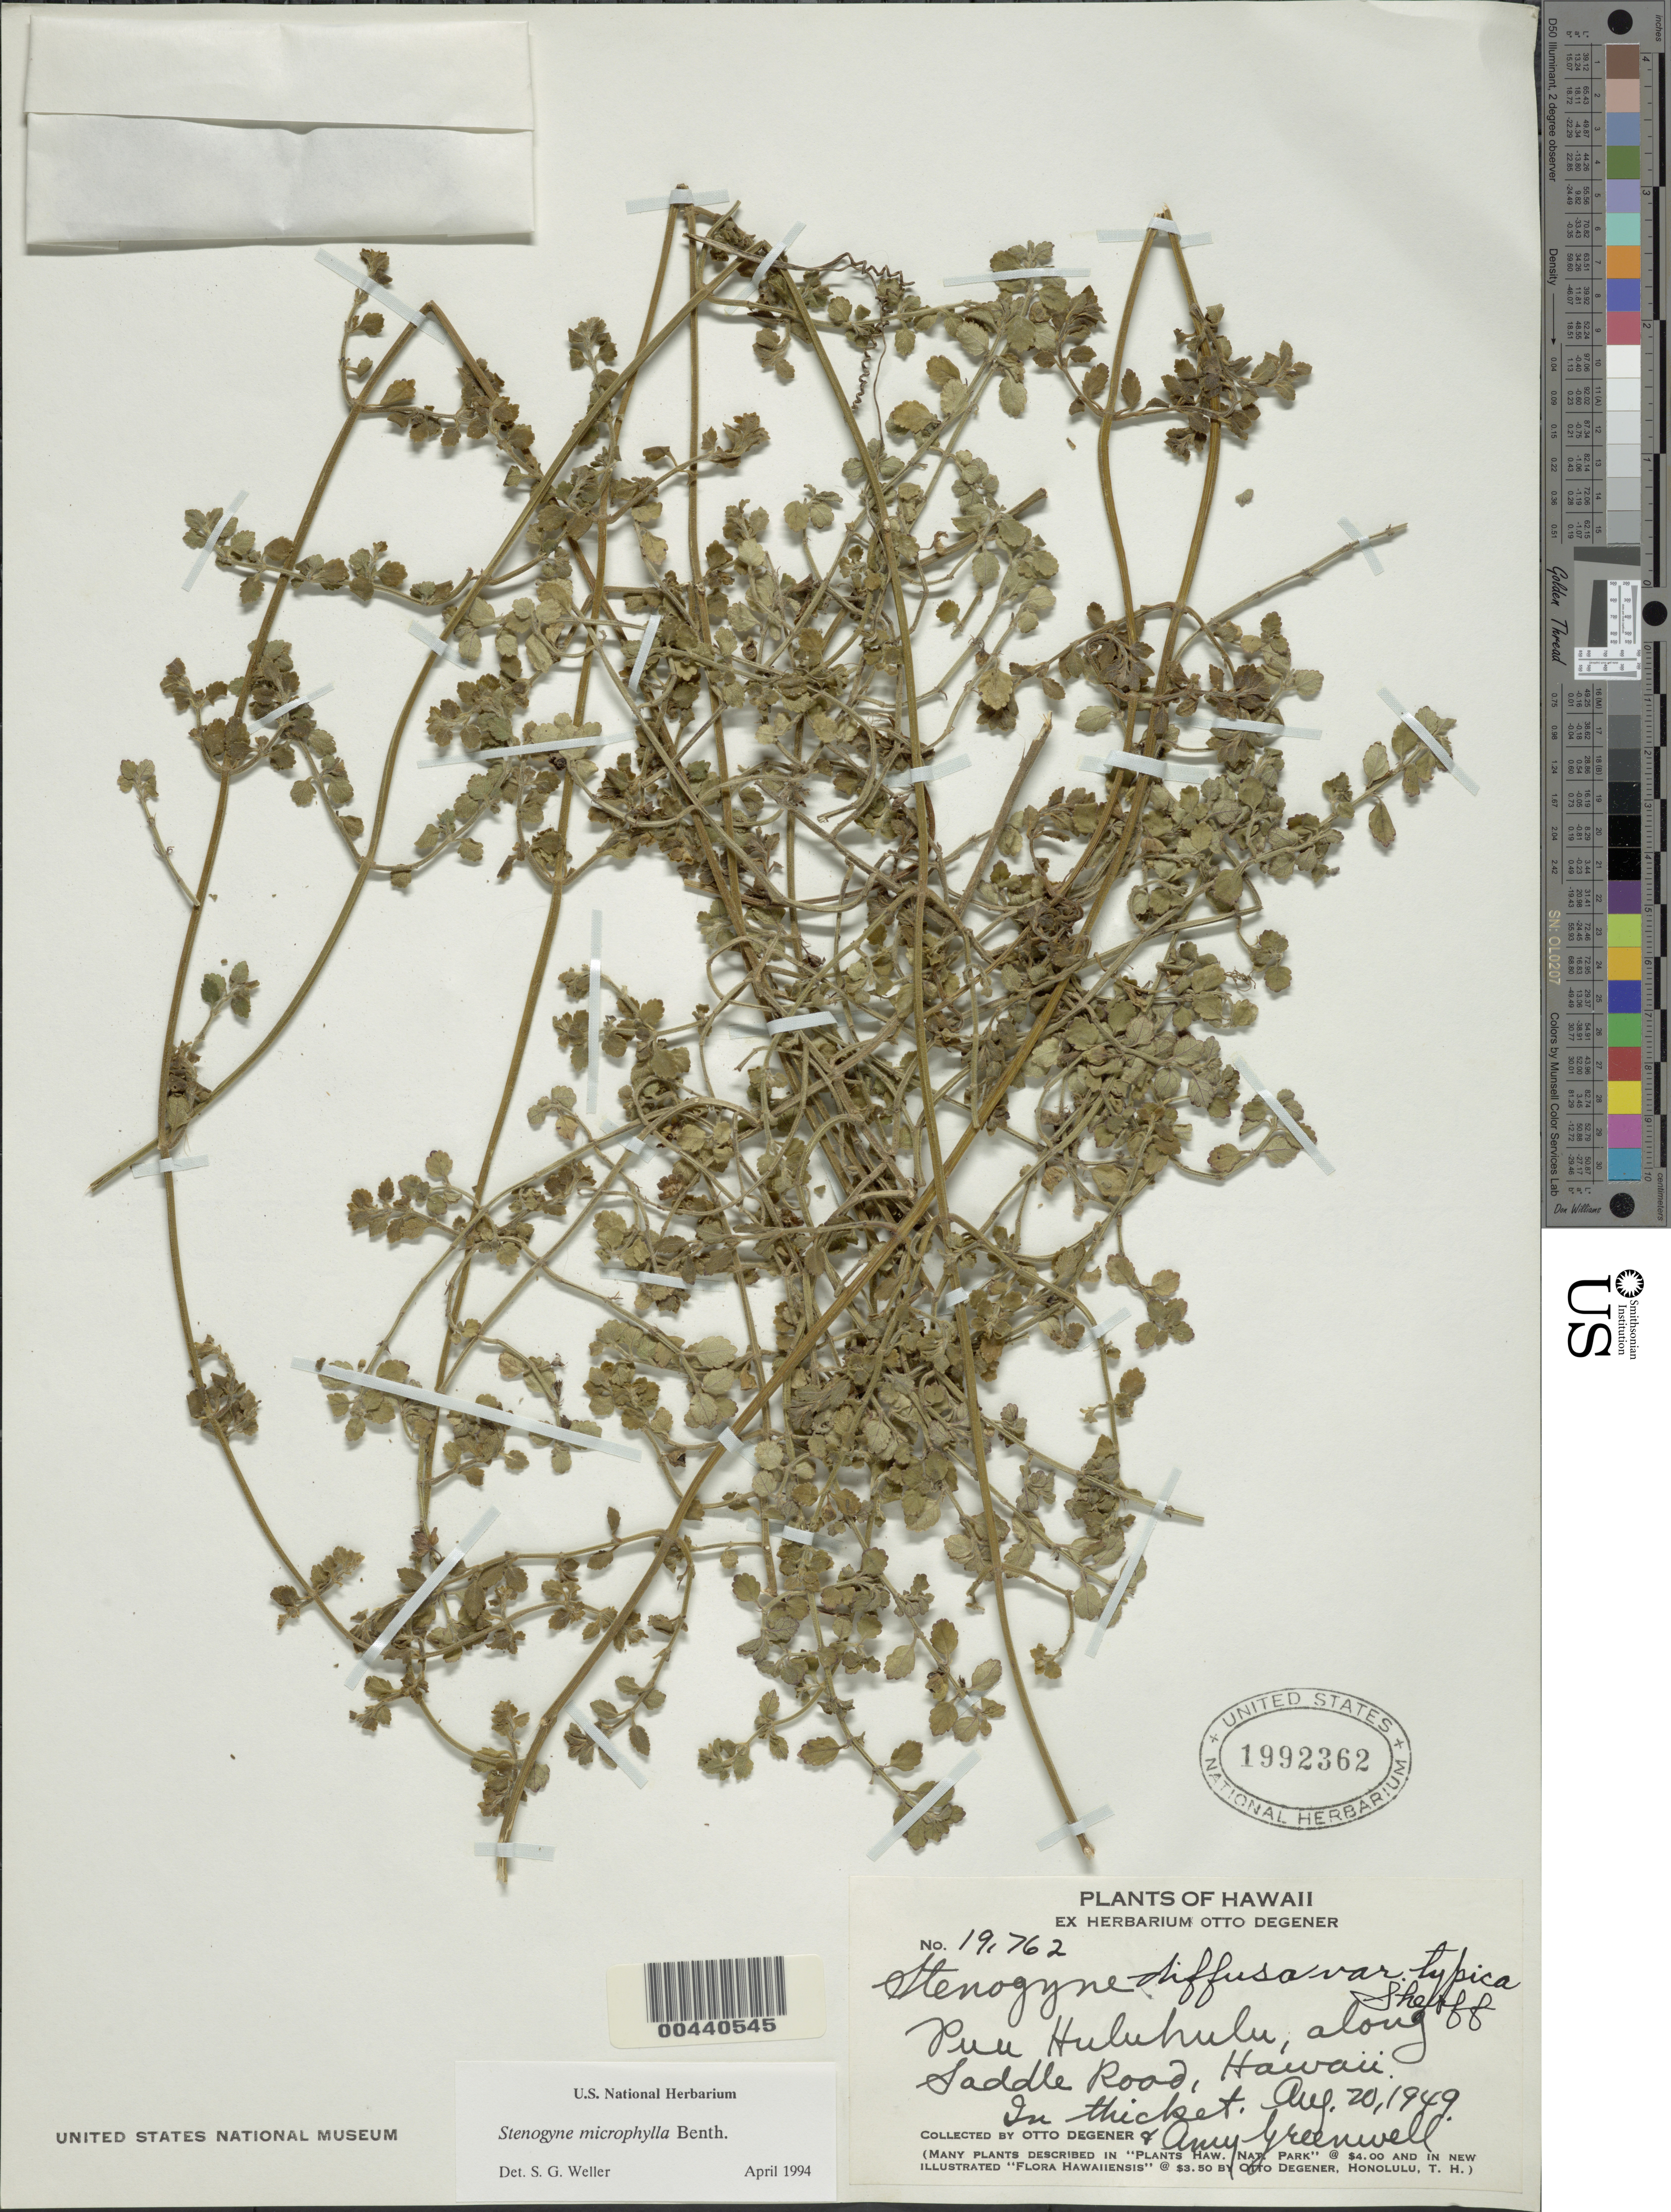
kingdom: Plantae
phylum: Tracheophyta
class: Magnoliopsida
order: Lamiales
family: Lamiaceae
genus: Stenogyne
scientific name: Stenogyne microphylla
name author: Benth.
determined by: Weller, Stephen G., (UNITED STATES)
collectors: O. Degener & A. B. Greenwell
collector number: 19762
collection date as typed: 20 Aug 1949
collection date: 1949-08-20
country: United States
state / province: Hawaii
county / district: Hawaii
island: Hawaii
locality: Puu Huluhulu, along Saddle Road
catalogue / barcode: US 1992362